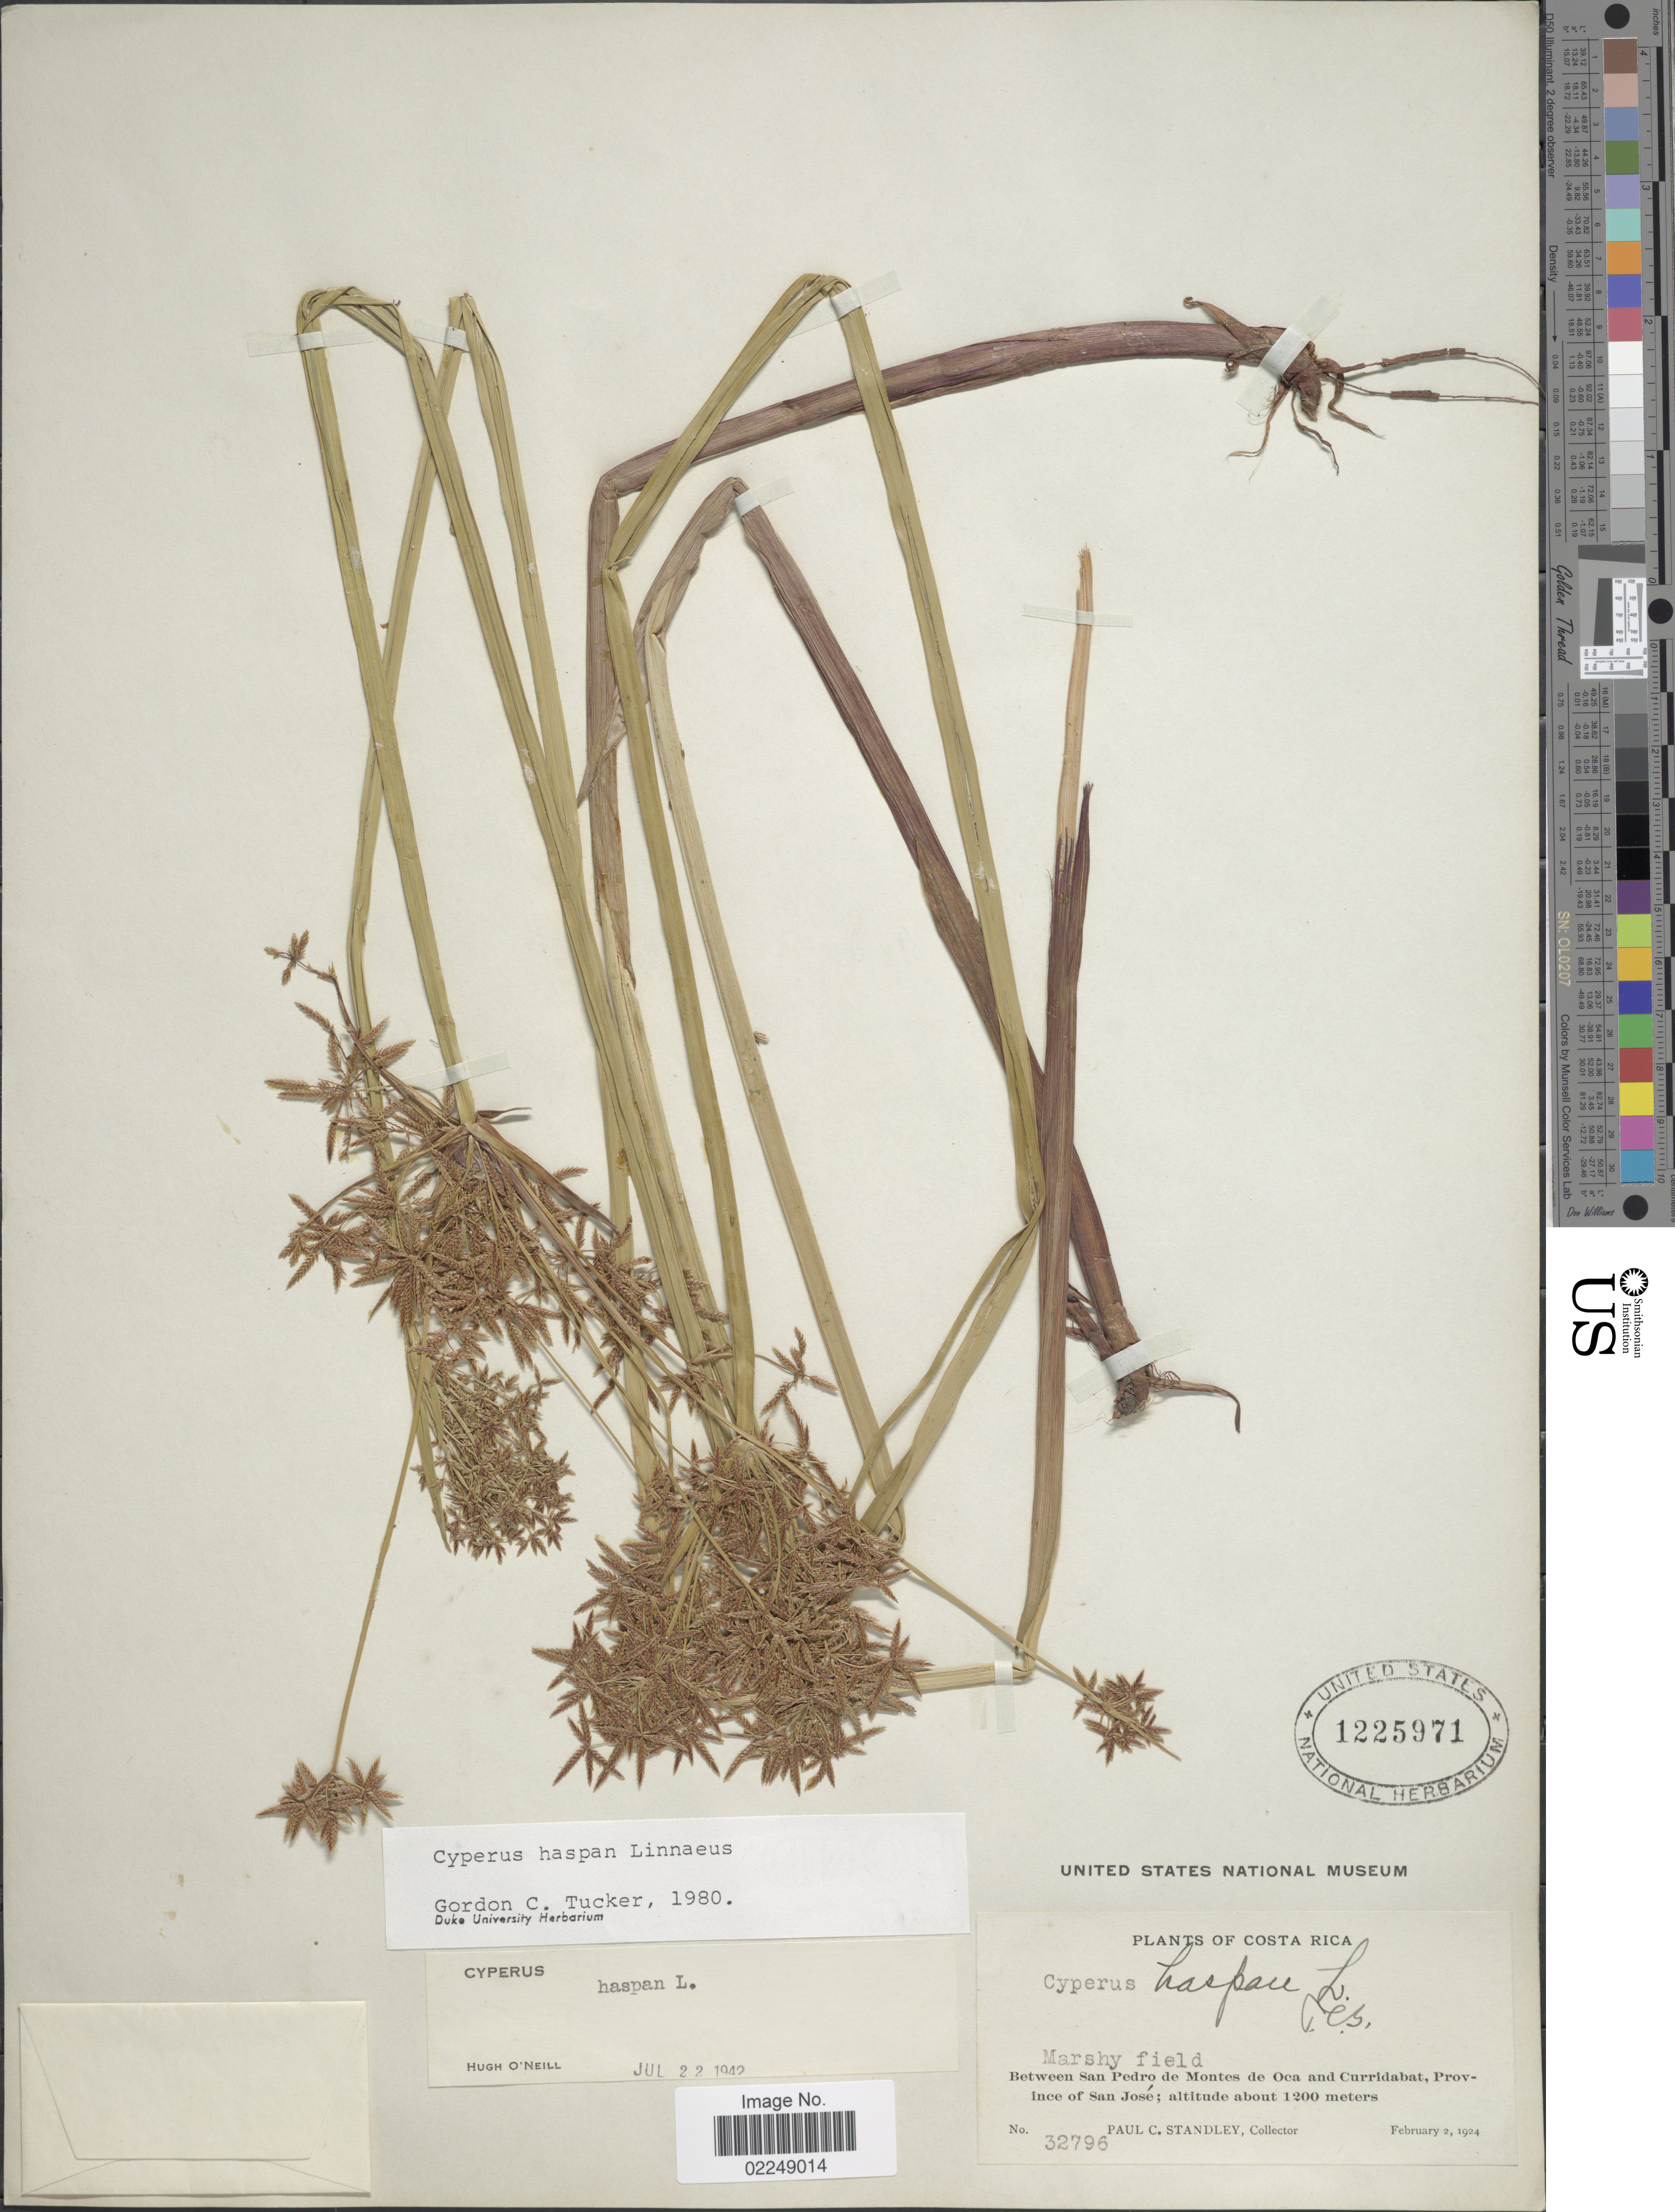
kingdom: Plantae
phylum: Tracheophyta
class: Liliopsida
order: Poales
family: Cyperaceae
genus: Cyperus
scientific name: Cyperus haspan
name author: L.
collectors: P. C. Standley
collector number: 32796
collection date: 1924-02-02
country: Costa Rica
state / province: San José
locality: Between San Pedro de Montes de Oca and Currdabat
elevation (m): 1200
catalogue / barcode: US 1225971